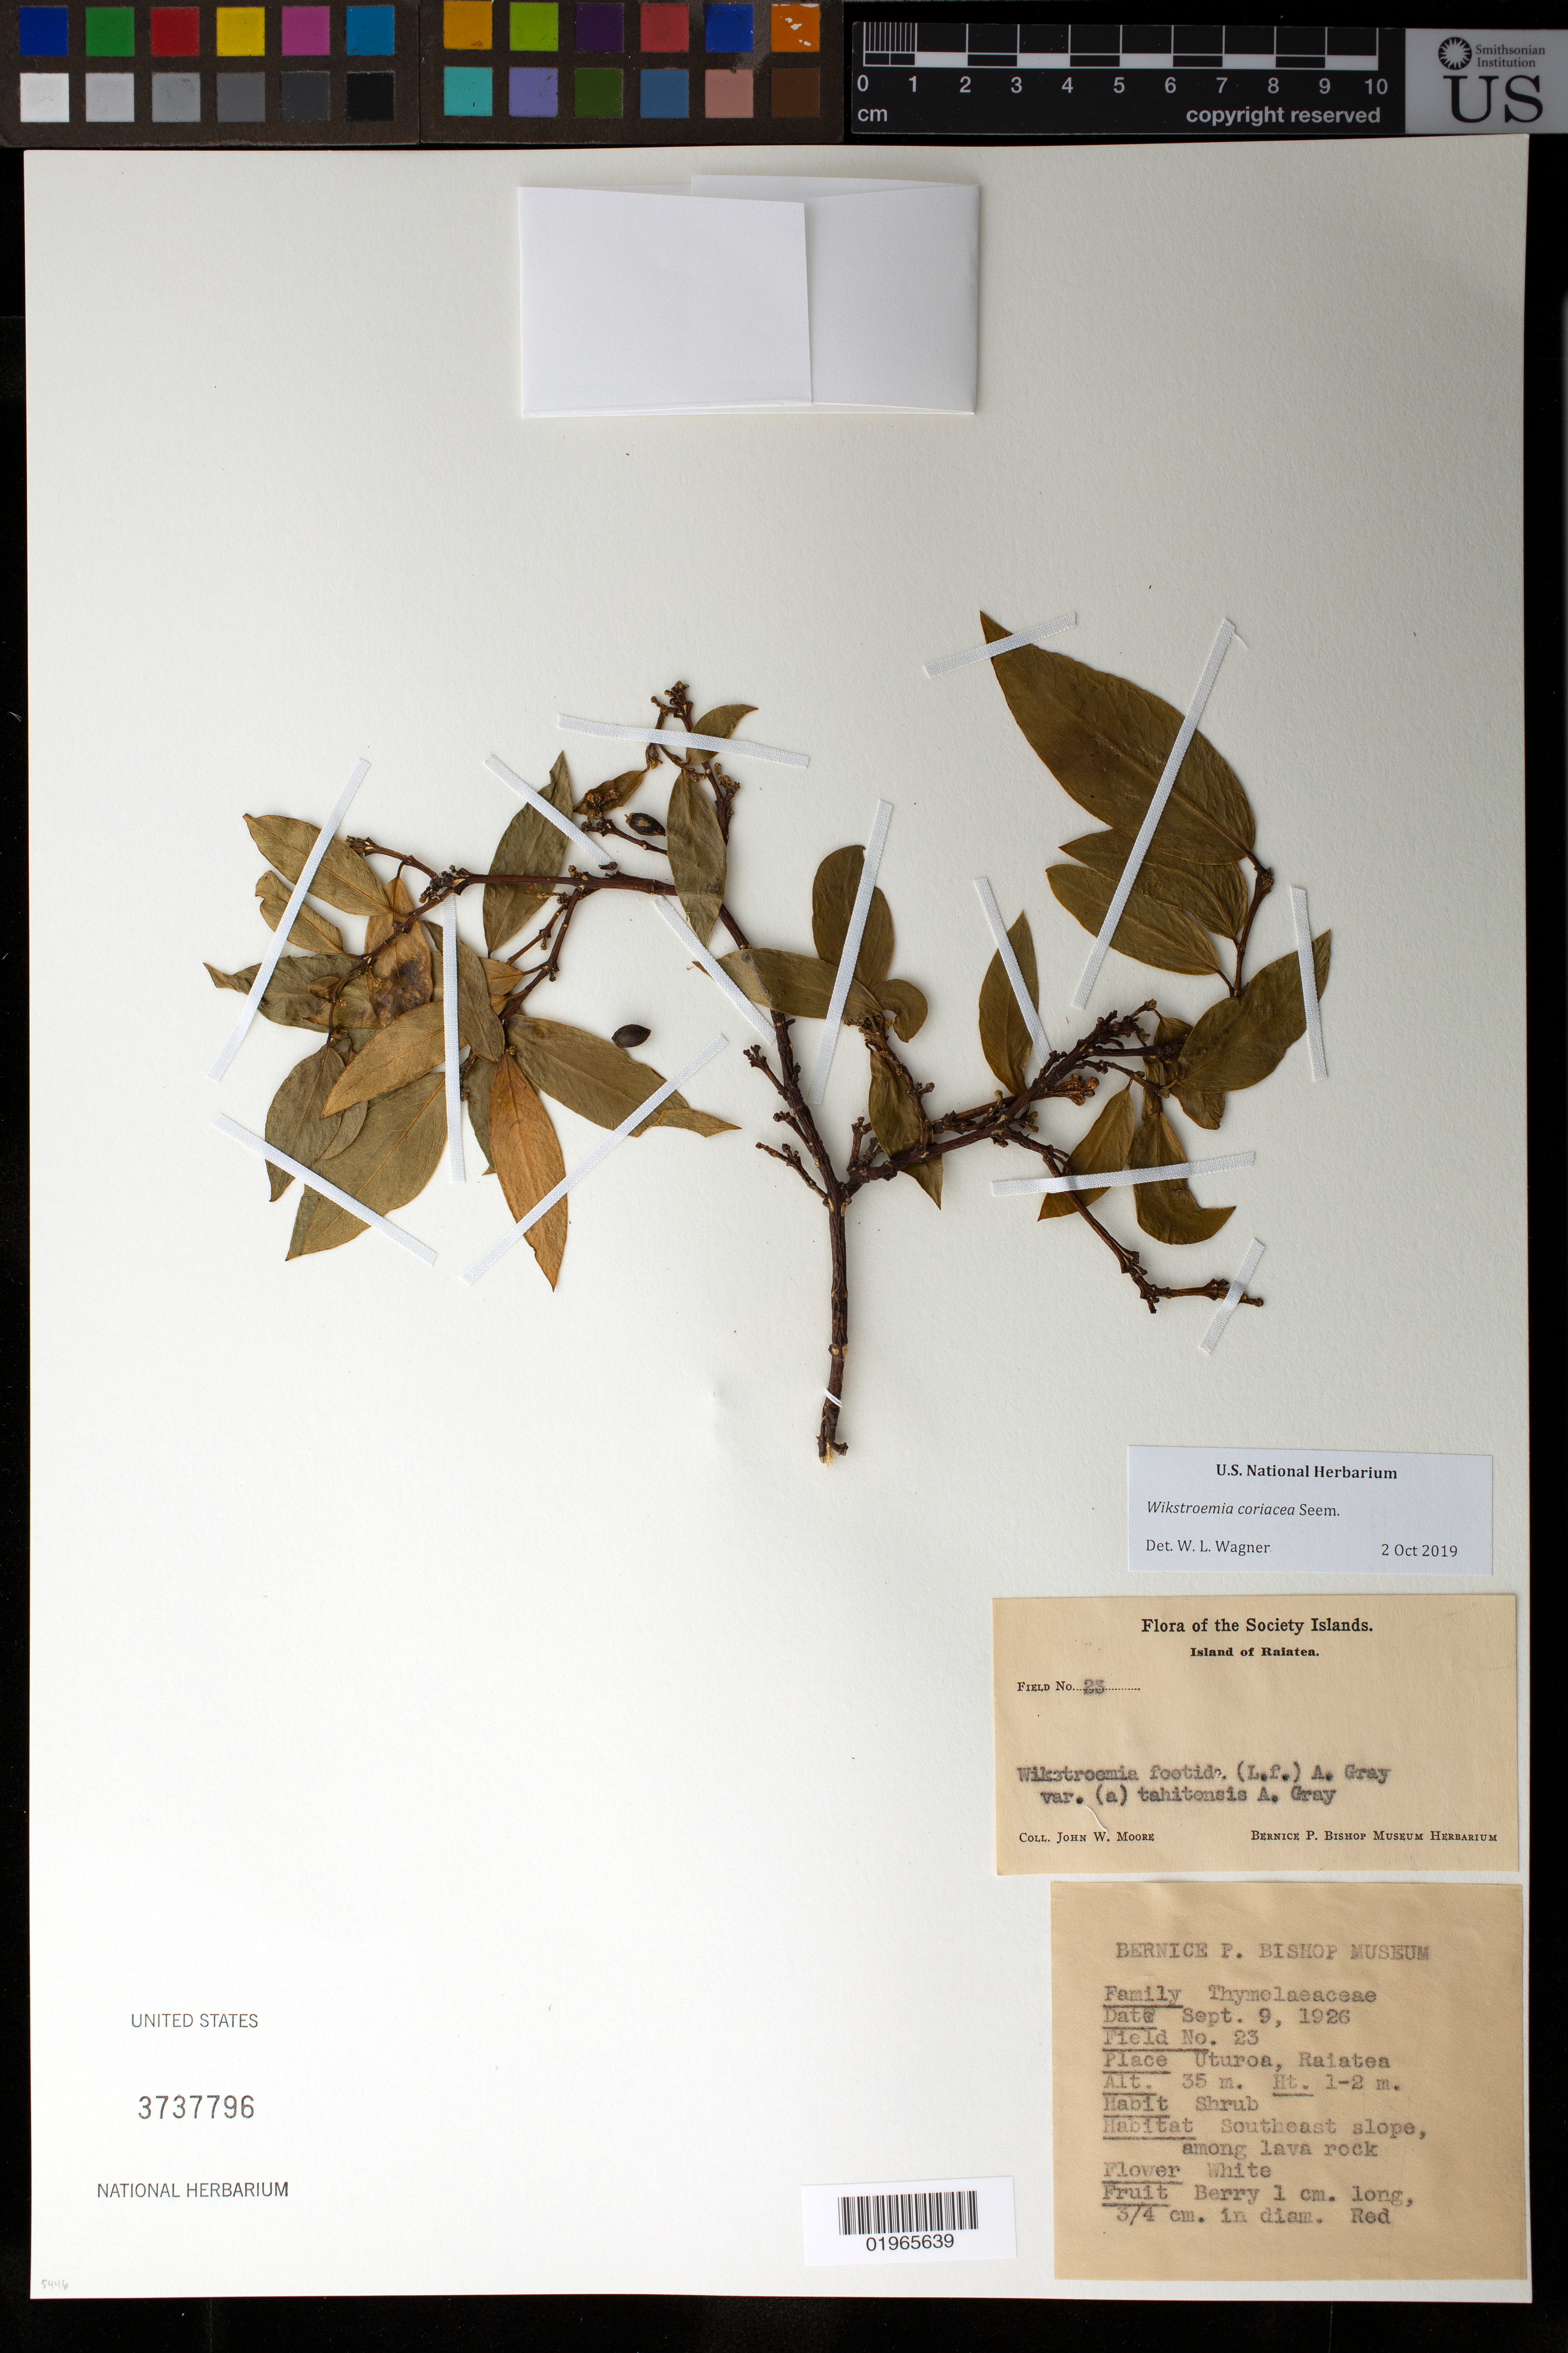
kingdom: Plantae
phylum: Tracheophyta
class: Magnoliopsida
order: Malvales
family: Thymelaeaceae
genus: Wikstroemia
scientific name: Wikstroemia coriacea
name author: Seem.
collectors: J. Moore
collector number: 23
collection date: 1926-09-09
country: French Polynesia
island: Raiatea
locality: Uturoa, Raiatea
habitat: southeast slope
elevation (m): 35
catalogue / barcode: US 3737796